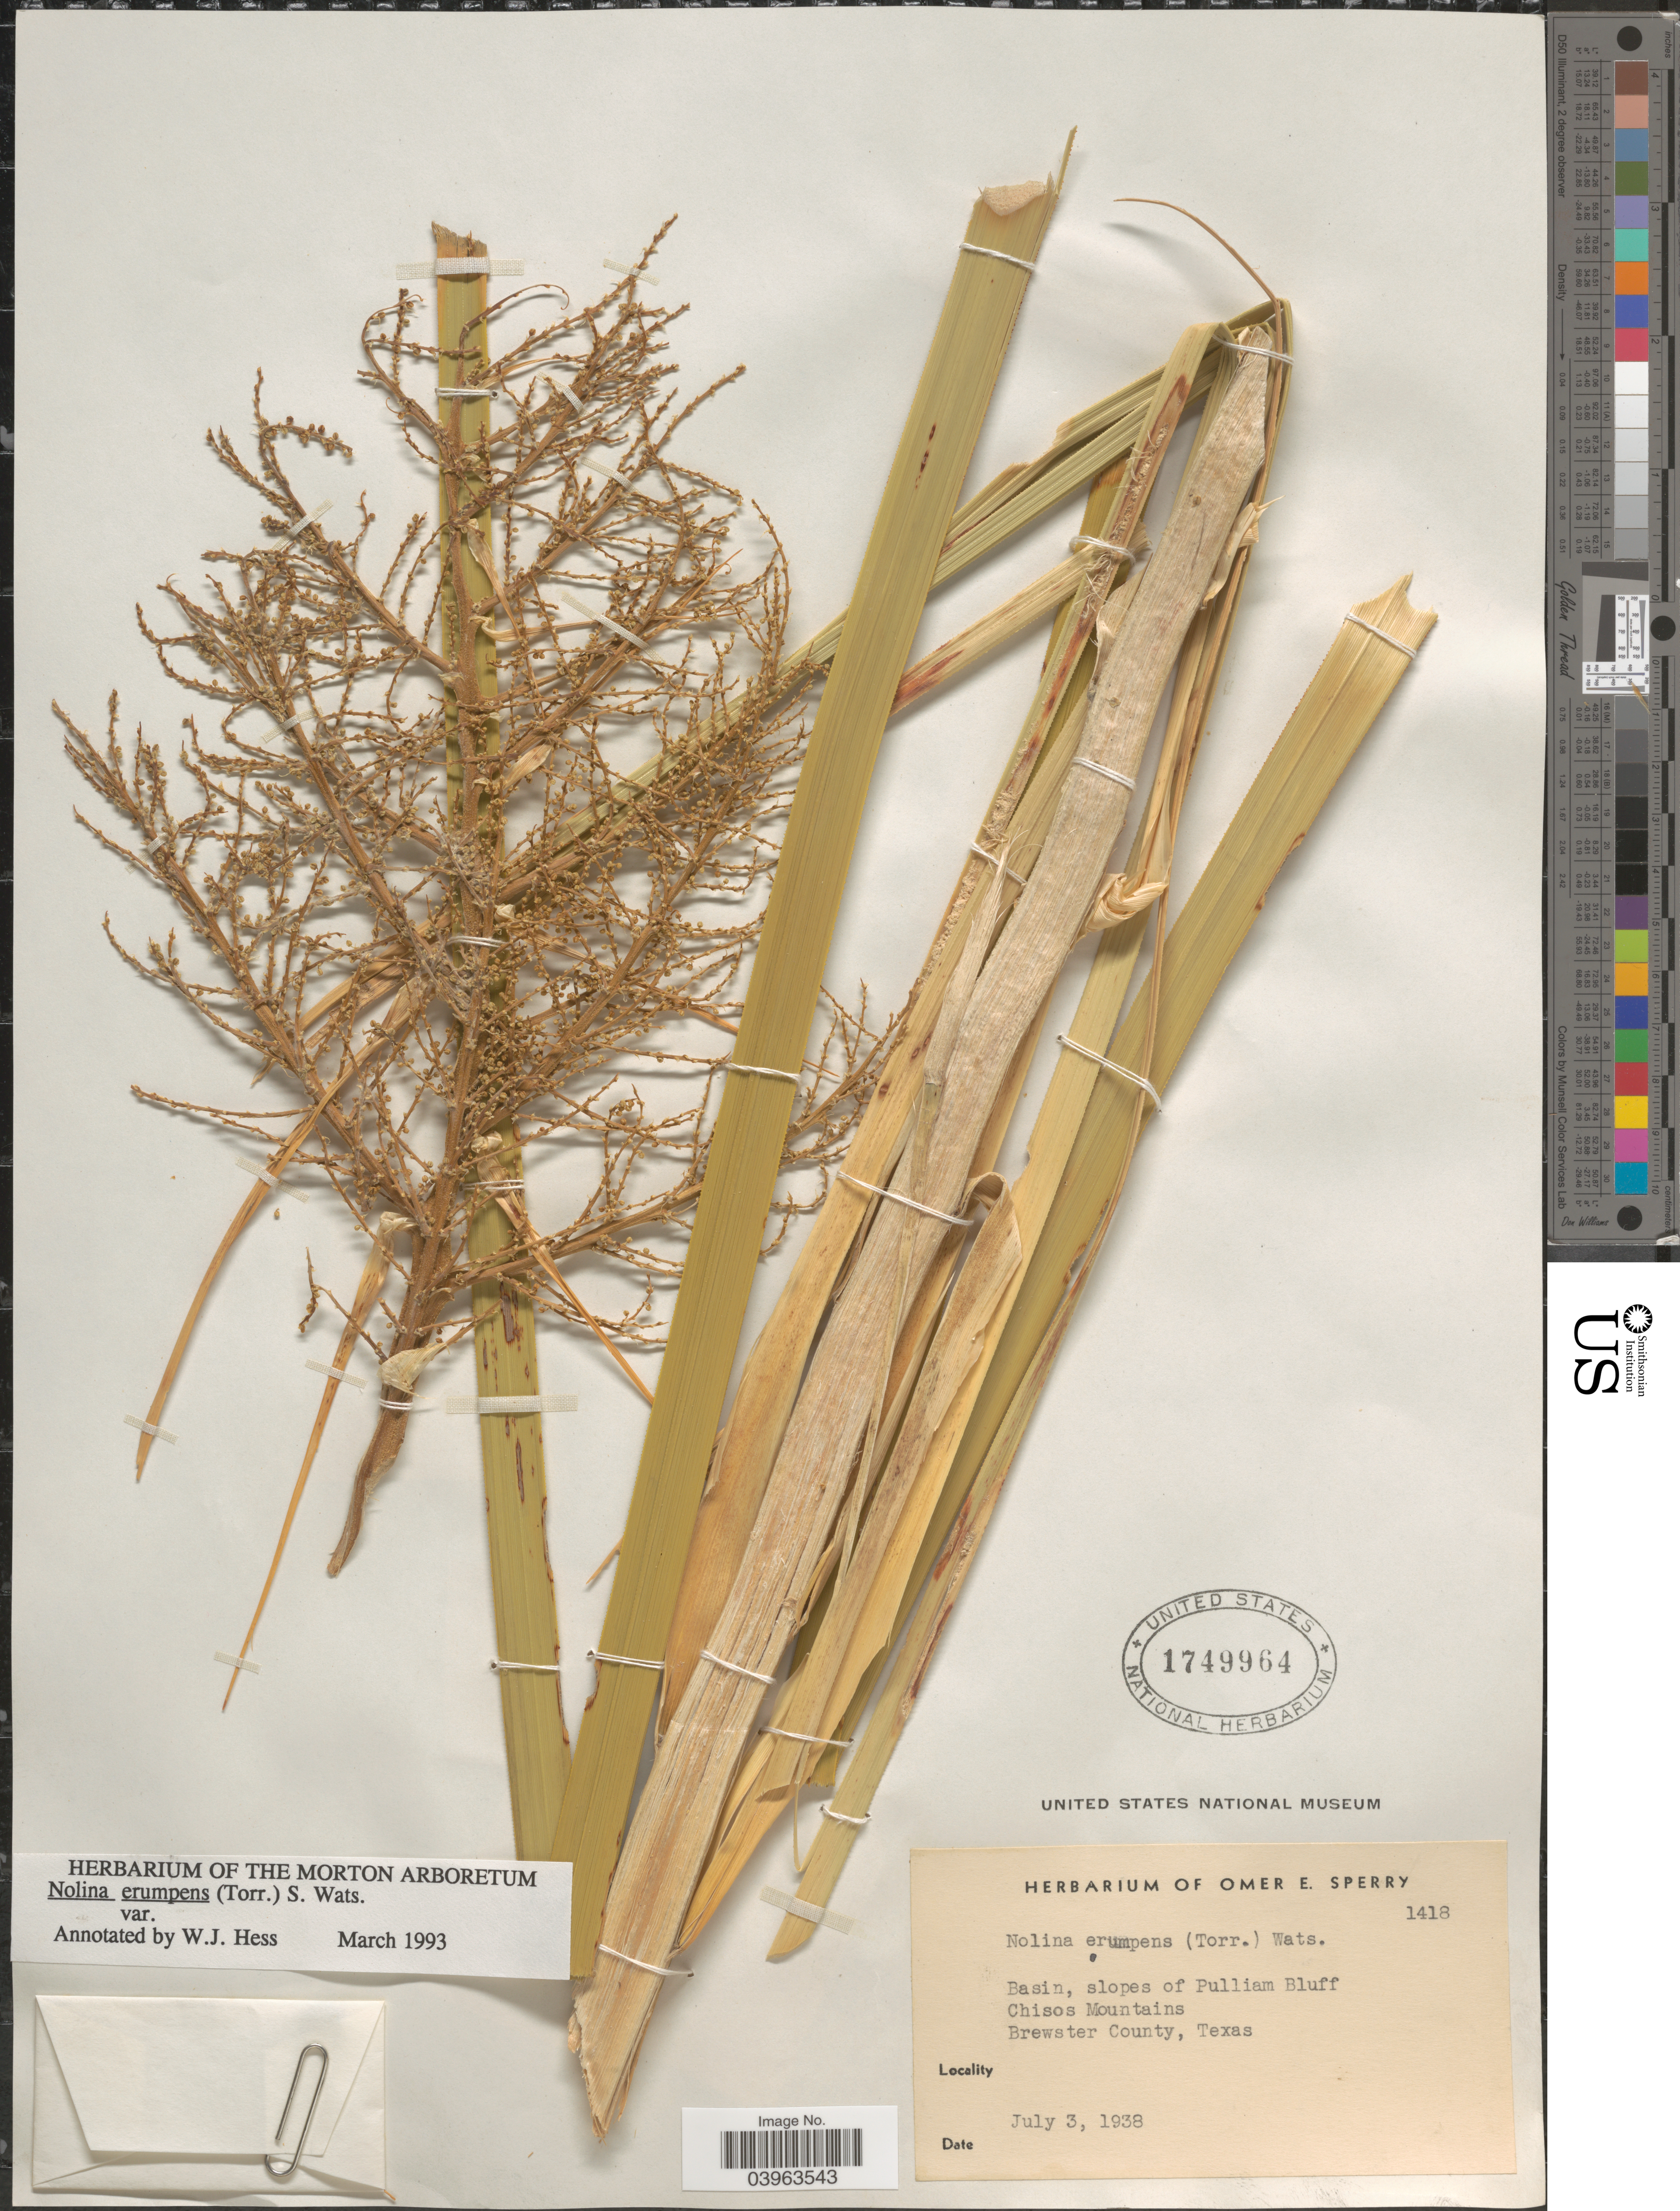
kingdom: Plantae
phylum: Tracheophyta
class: Liliopsida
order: Asparagales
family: Asparagaceae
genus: Nolina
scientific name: Nolina erumpens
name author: (Torr.) S. Watson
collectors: ex. herb. Omer E. Sperry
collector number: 1418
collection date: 1938-07-03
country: United States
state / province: Texas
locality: Basin, slopes of Pulliam Bluff. Chisos Mountains. Brewster County.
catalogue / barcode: US 1749964